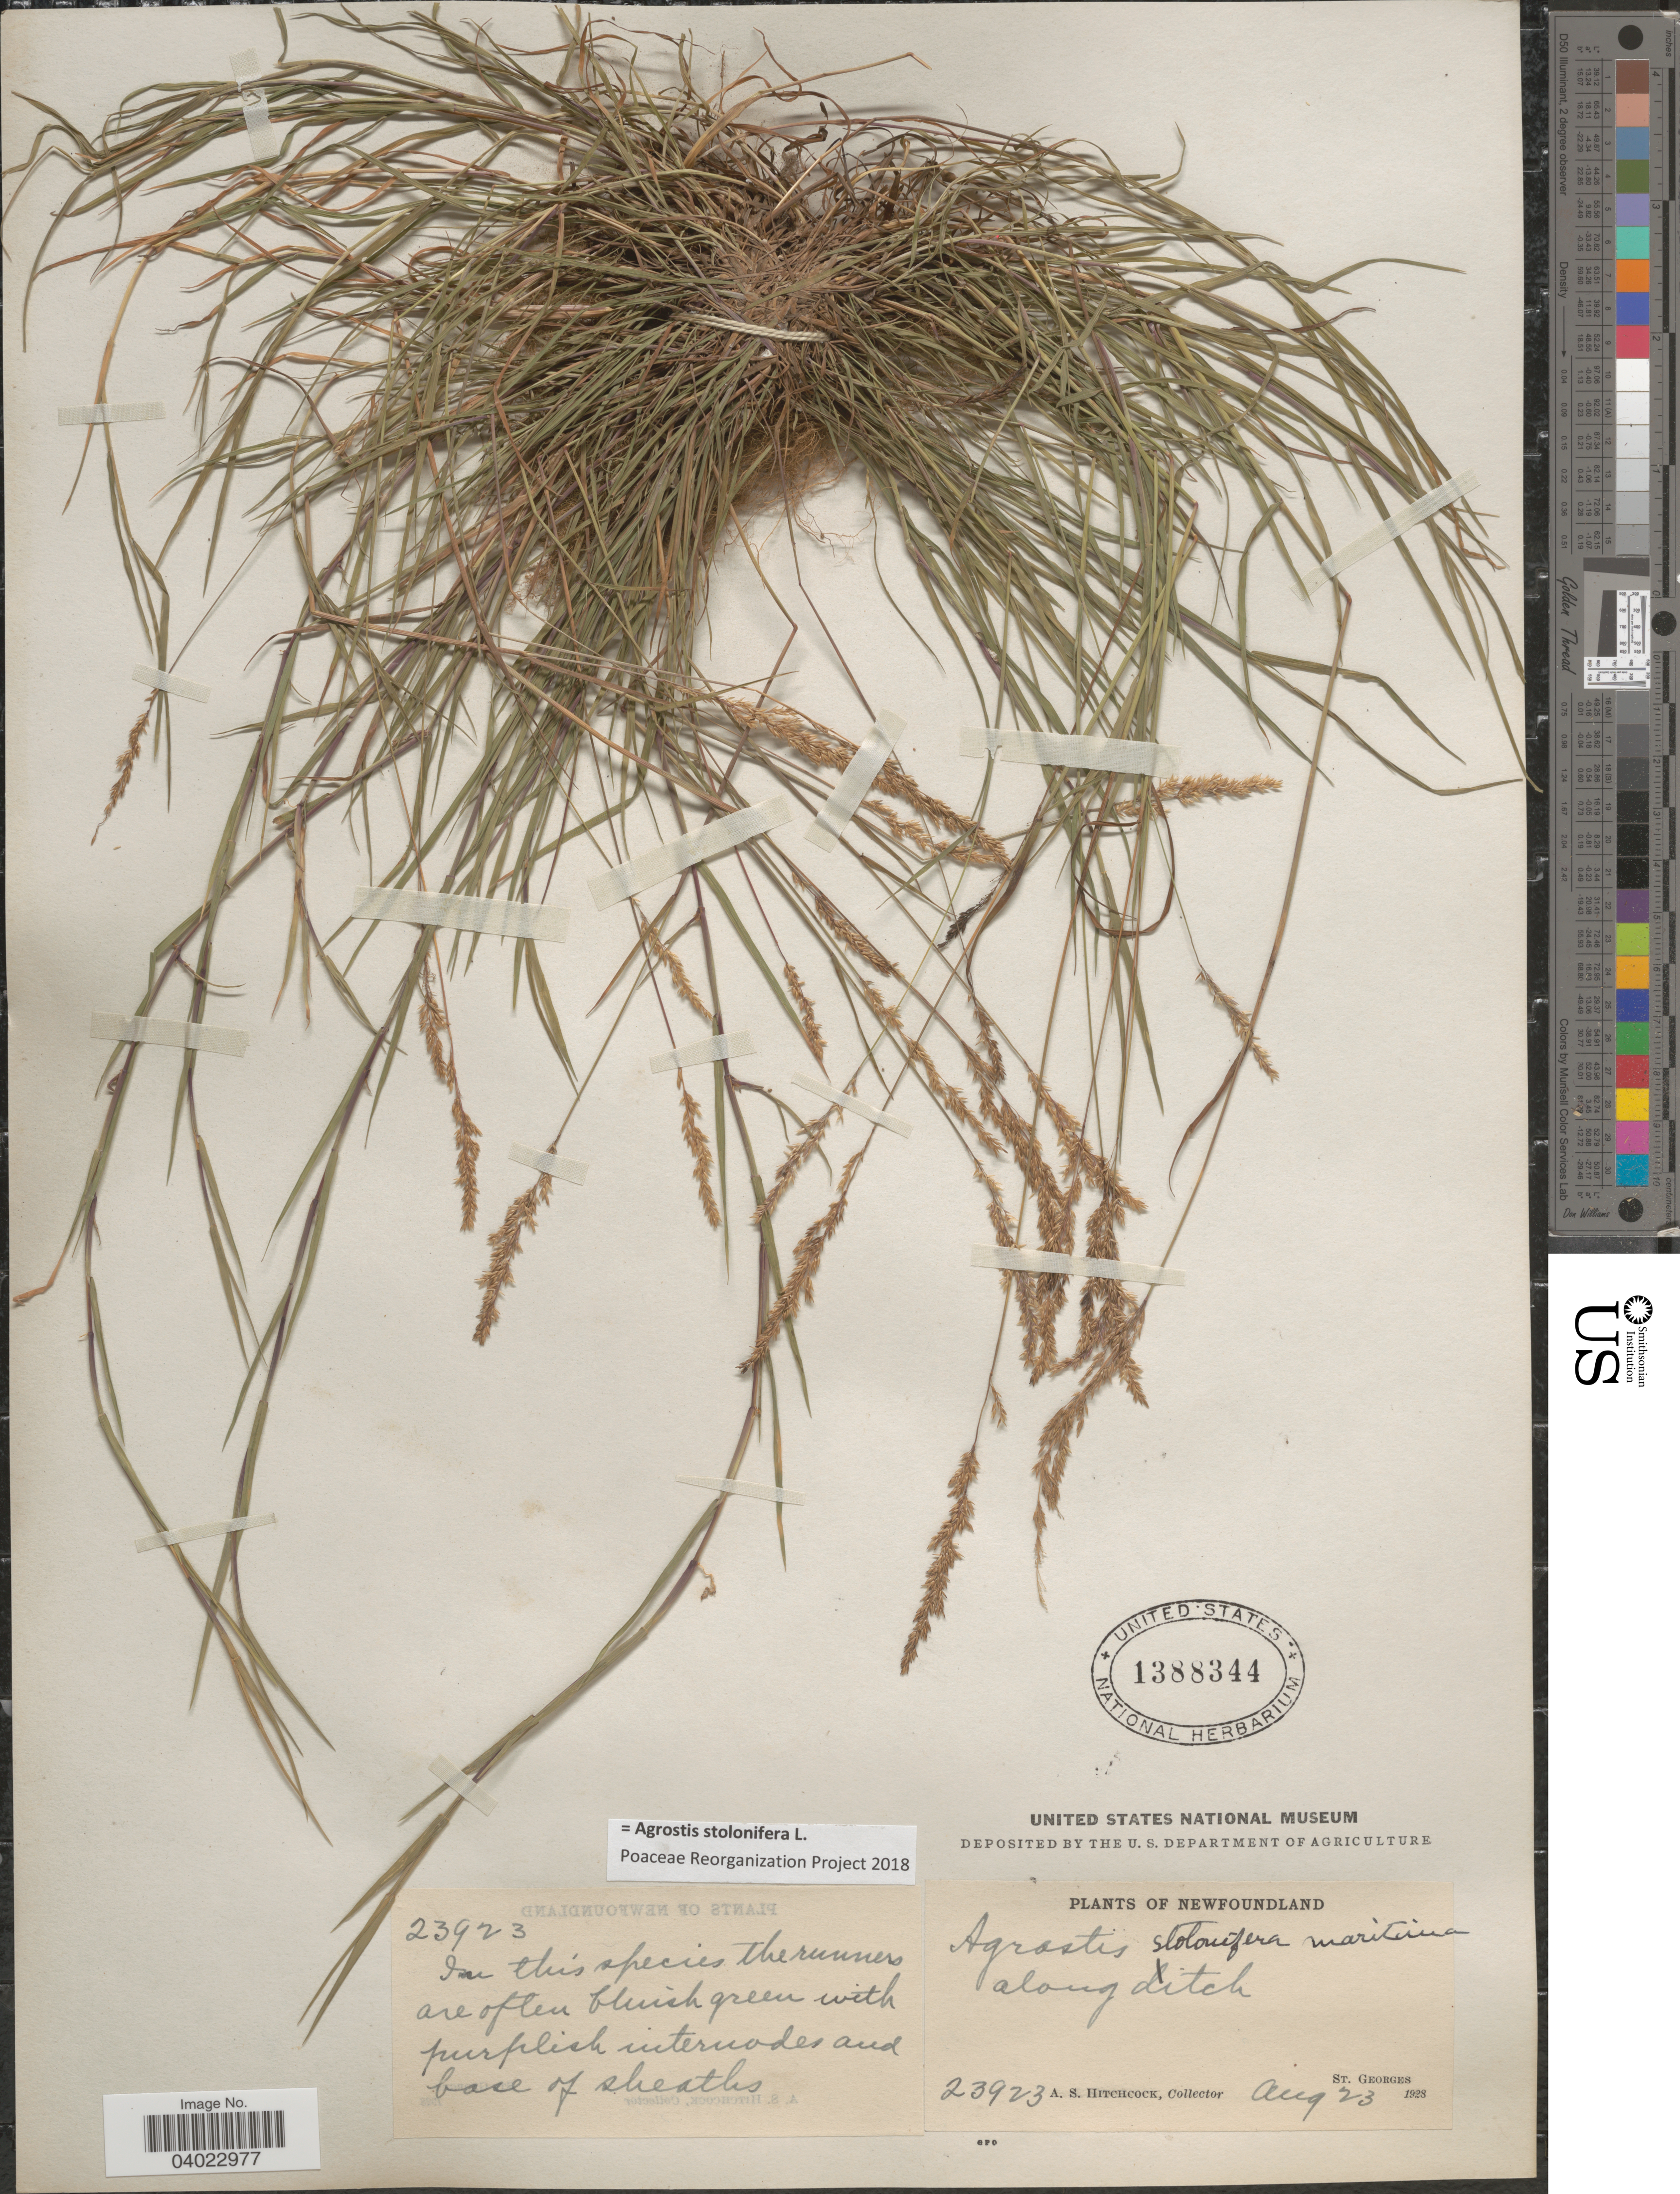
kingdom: Plantae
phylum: Tracheophyta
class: Liliopsida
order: Poales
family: Poaceae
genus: Agrostis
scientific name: Agrostis stolonifera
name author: L.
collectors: A. S. Hitchcock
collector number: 23923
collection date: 1928-08-23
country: Canada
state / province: Newfoundland and Labrador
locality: St. Georges.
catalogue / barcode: US 1388344